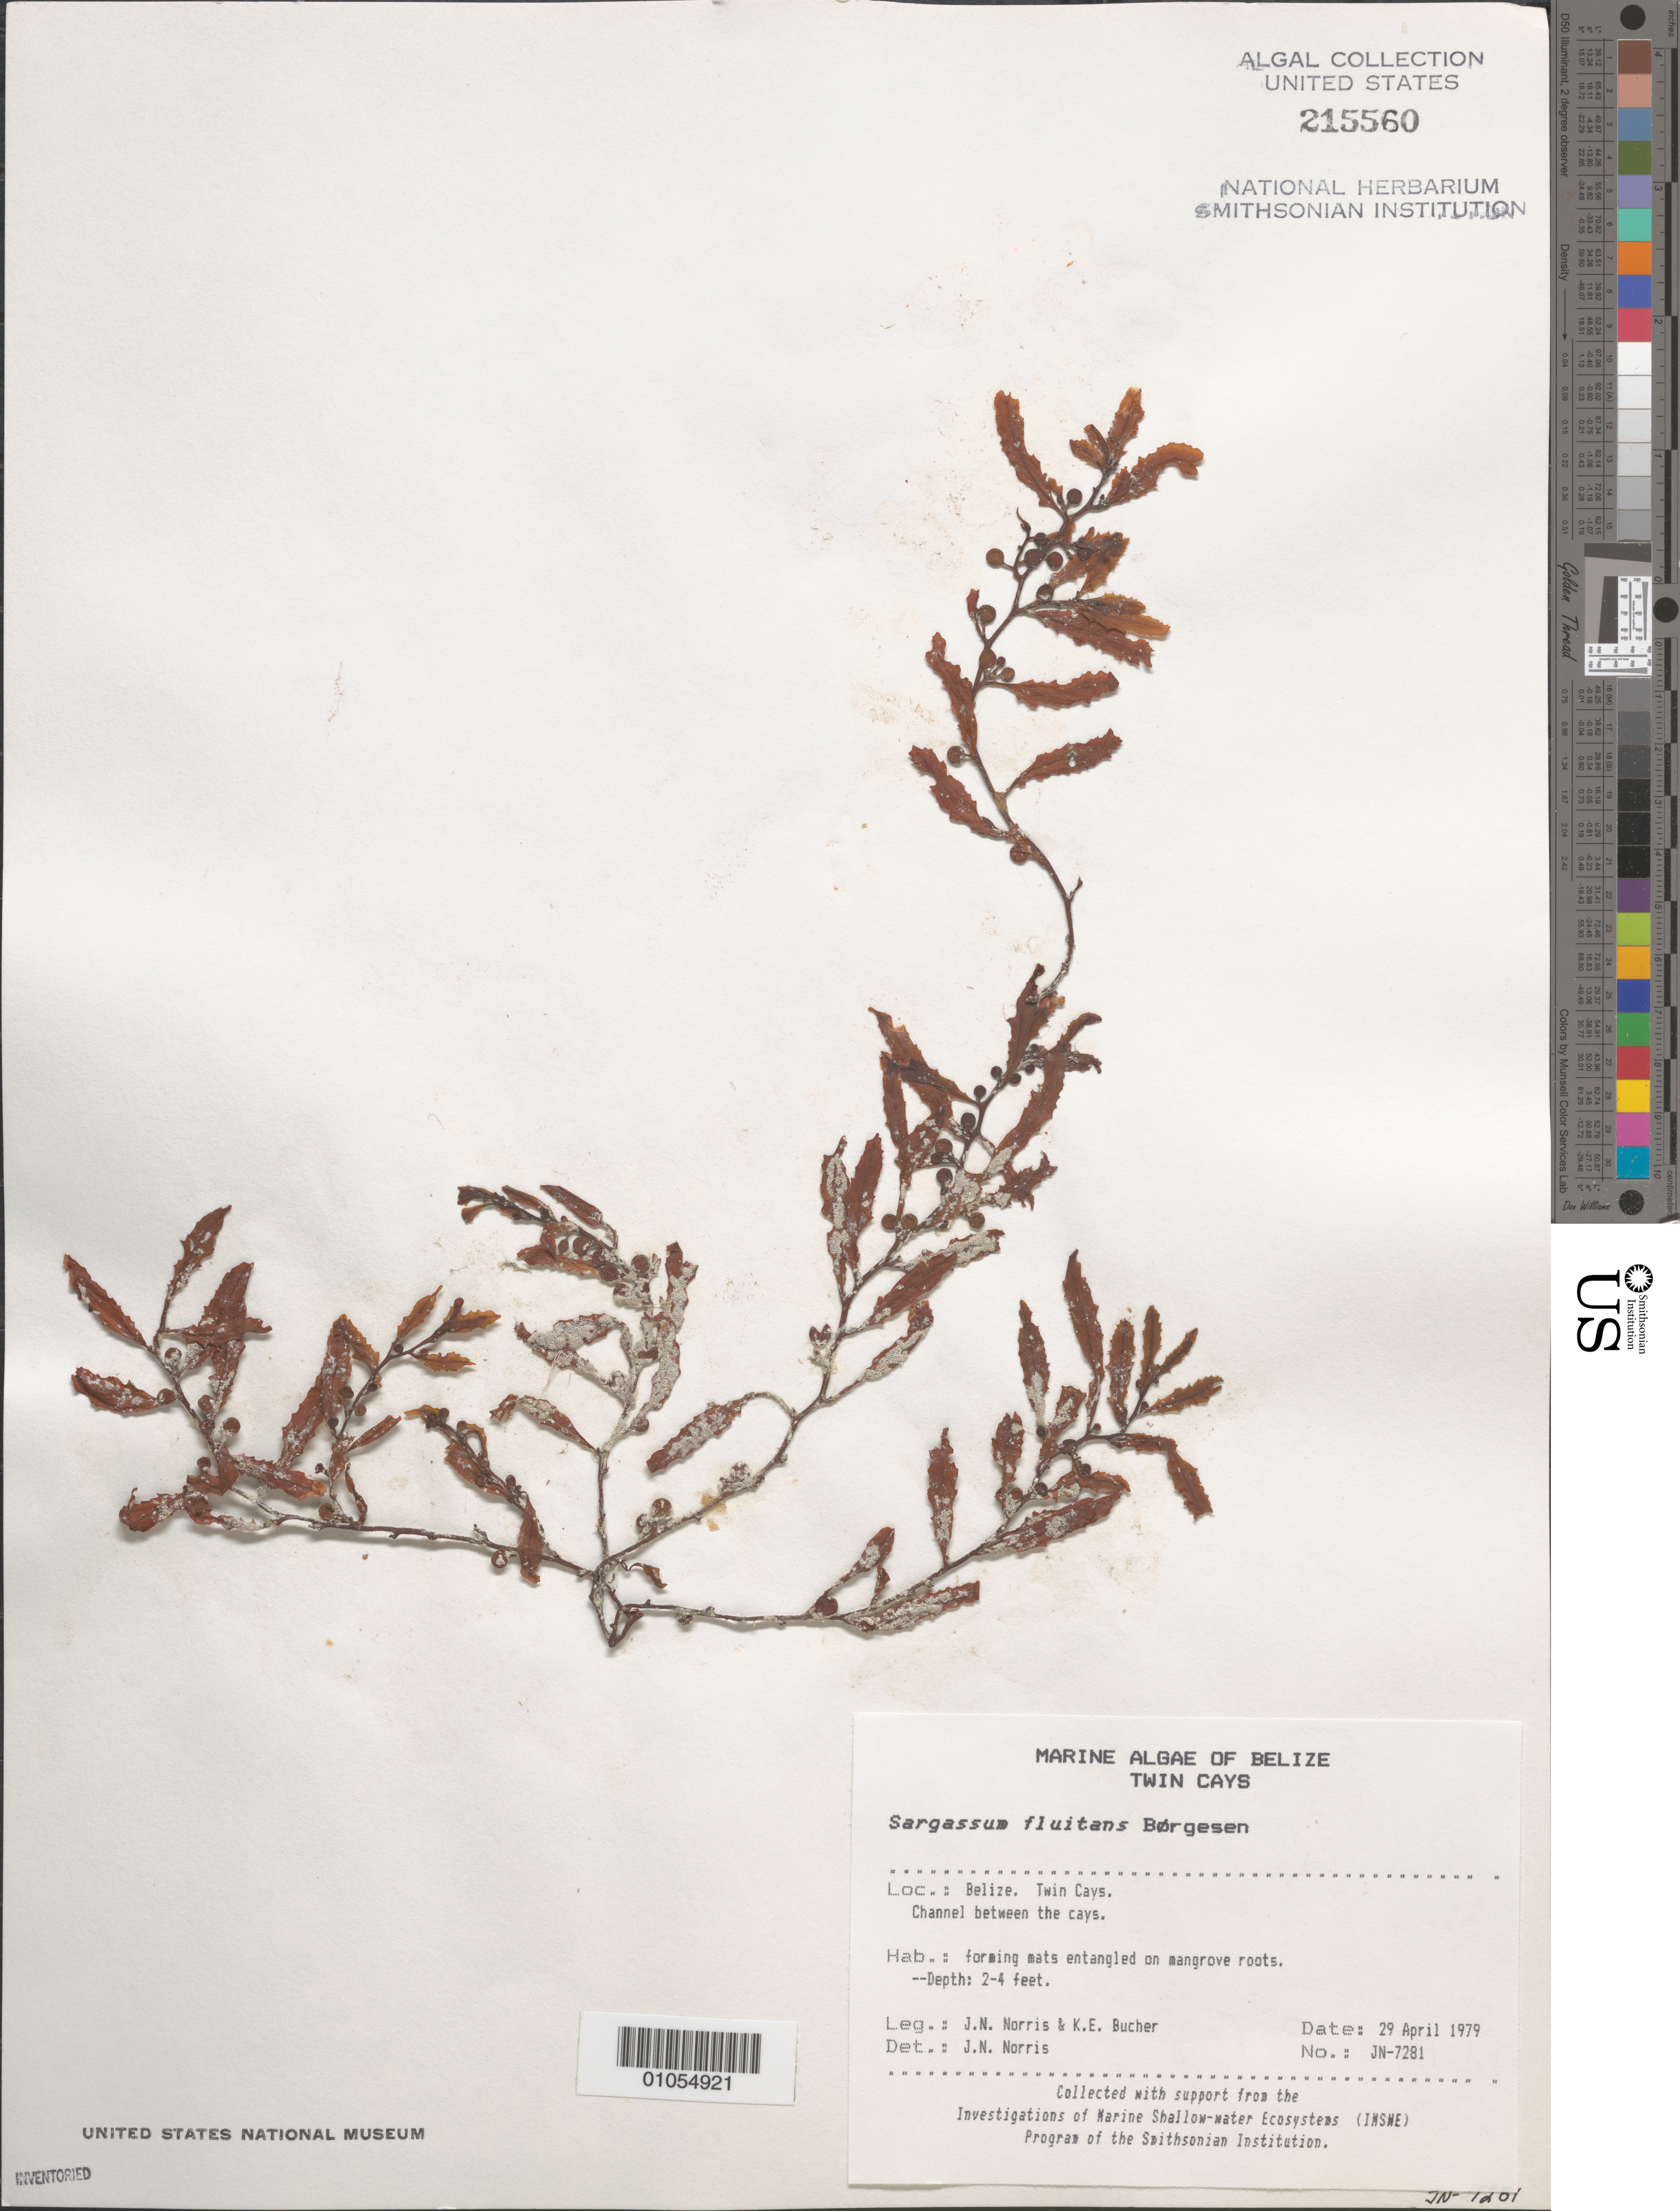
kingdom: Chromista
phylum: Ochrophyta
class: Phaeophyceae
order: Fucales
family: Sargassaceae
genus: Sargassum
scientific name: Sargassum fluitans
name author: (Børgesen) Børgesen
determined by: Norris, James N.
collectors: J. N. Norris & K. E. Bucher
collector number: JN-7281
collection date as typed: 29 Apr 1979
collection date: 1979-04-29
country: Belize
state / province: Stann Creek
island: Twin Cays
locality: Channel between Twin Cays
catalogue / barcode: US 215560